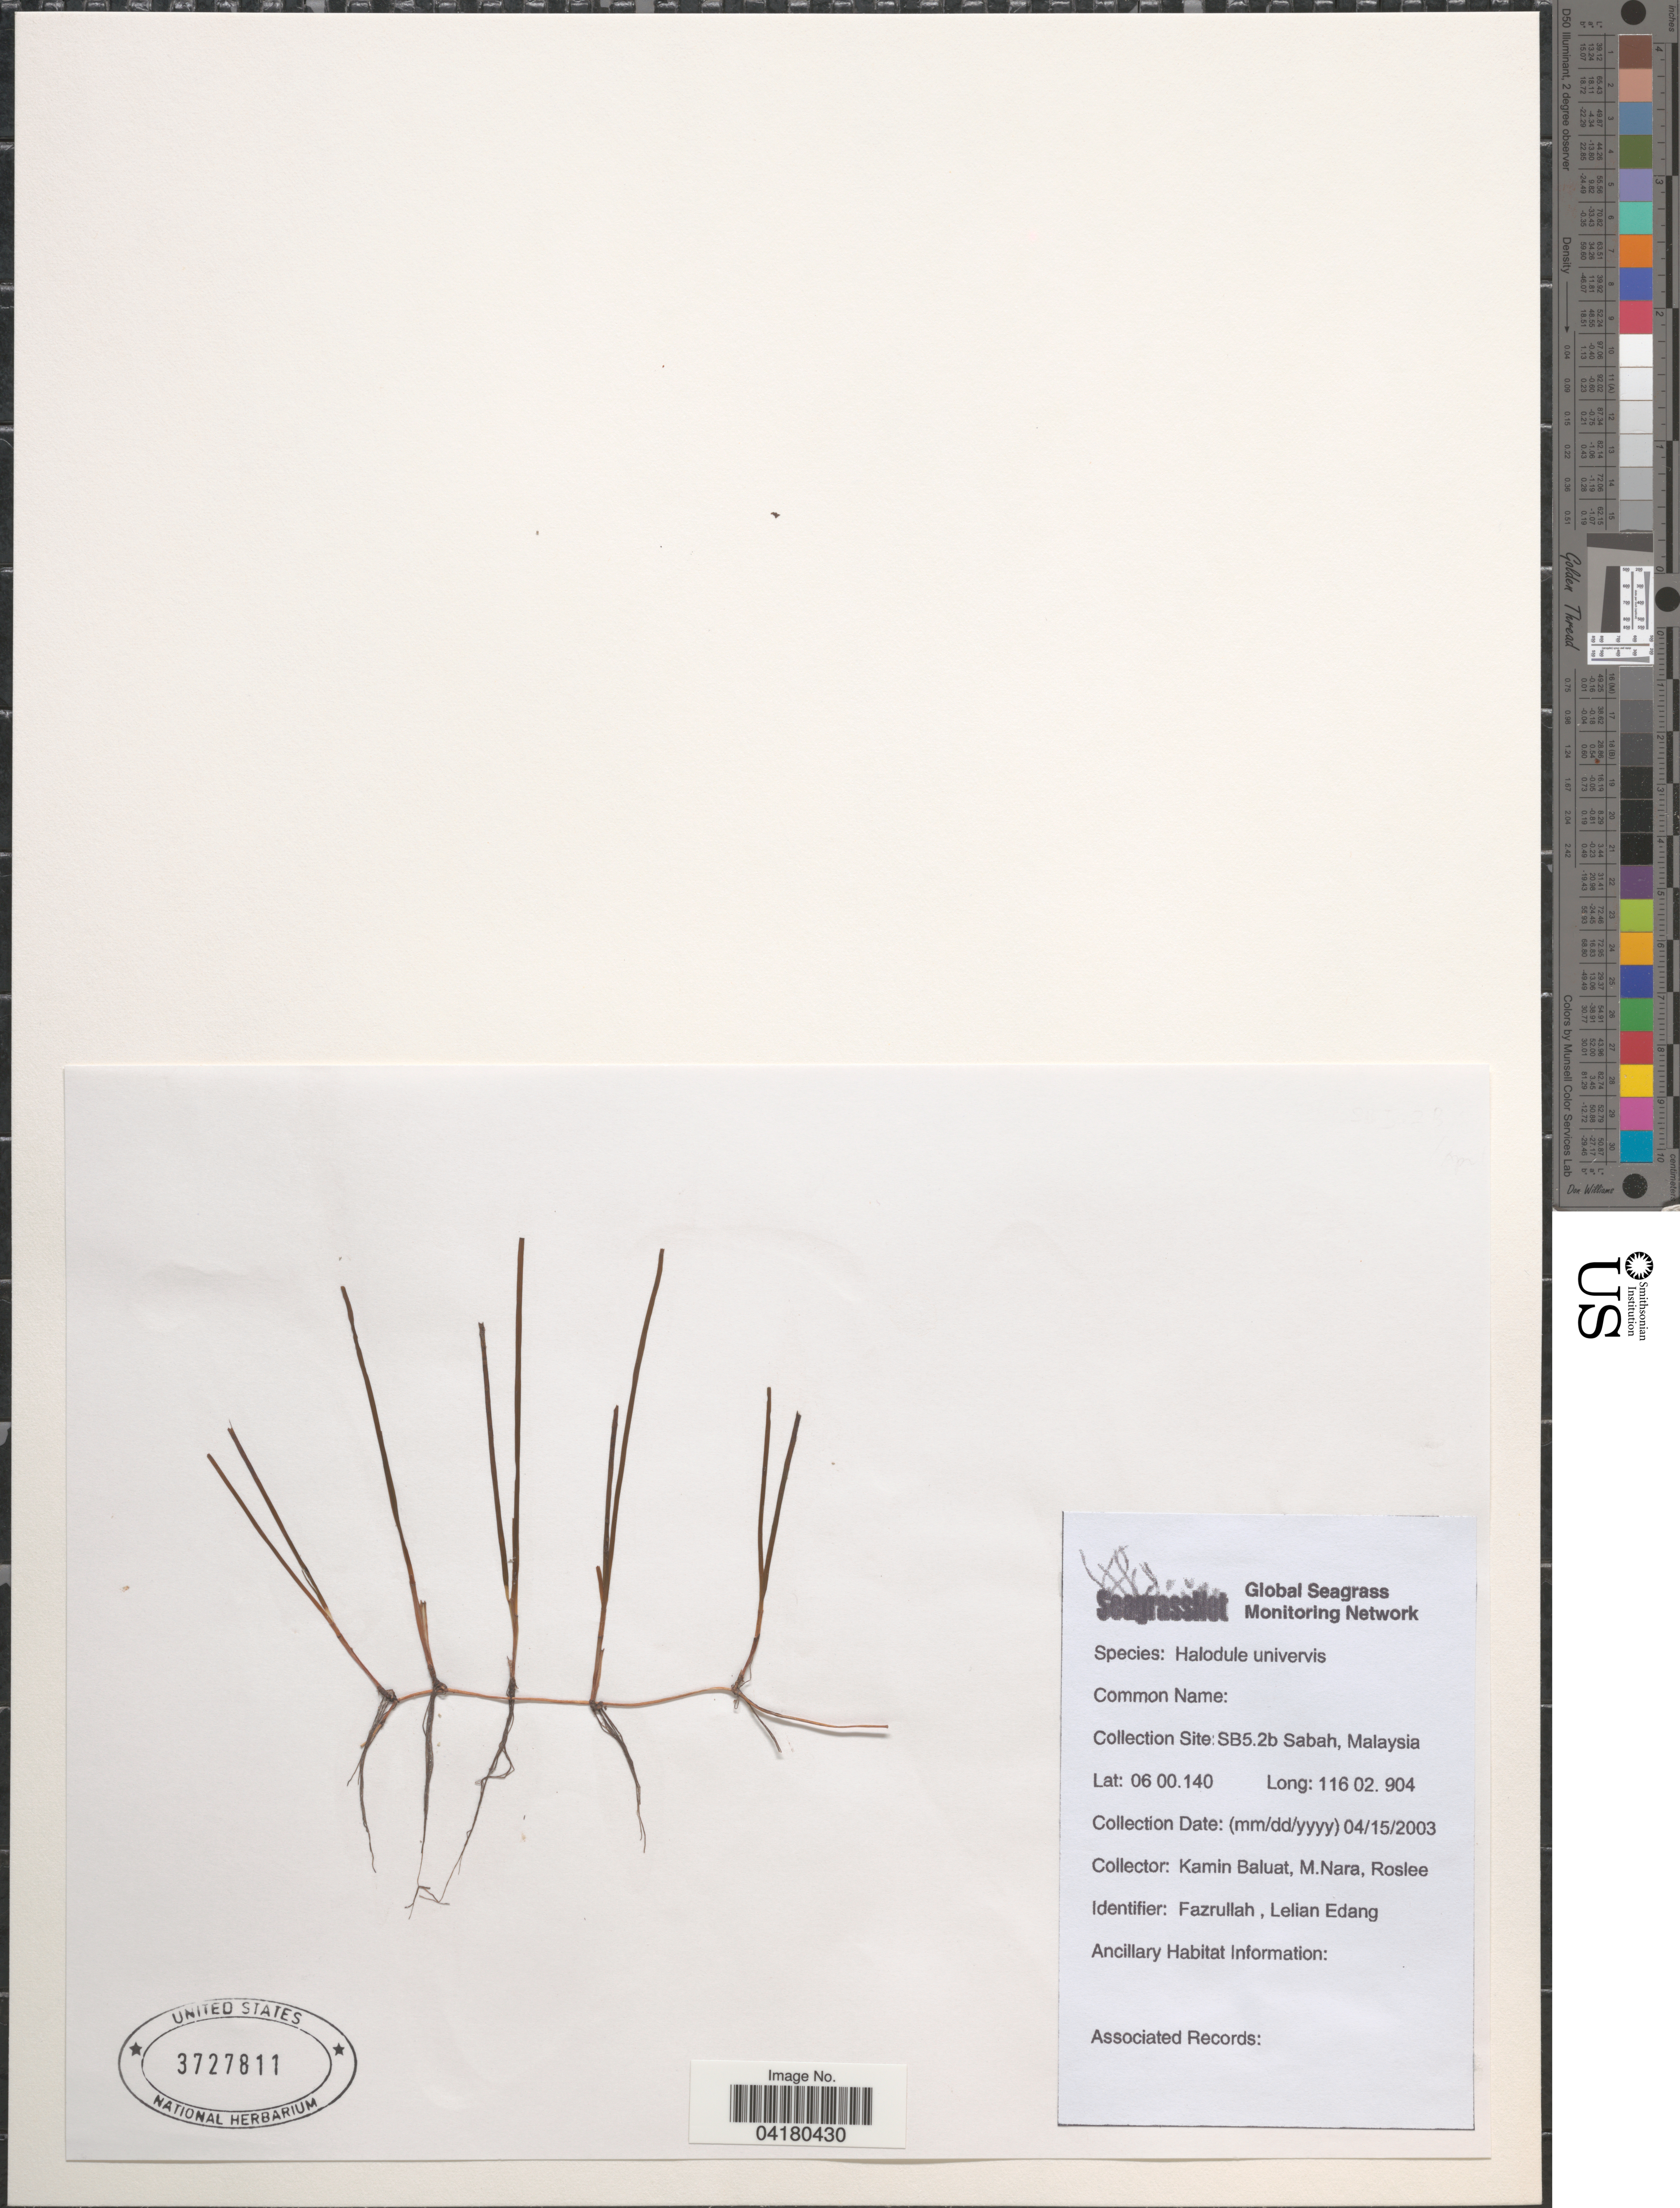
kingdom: Plantae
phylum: Tracheophyta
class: Liliopsida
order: Alismatales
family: Cymodoceaceae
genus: Halodule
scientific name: Halodule uninervis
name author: (Forssk.) Asch.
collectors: K. Baluat, M. Nara & Roslee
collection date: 2003-04-15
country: Malaysia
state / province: Sabah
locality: Collection Site: SB5.2b.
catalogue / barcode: US 3727811